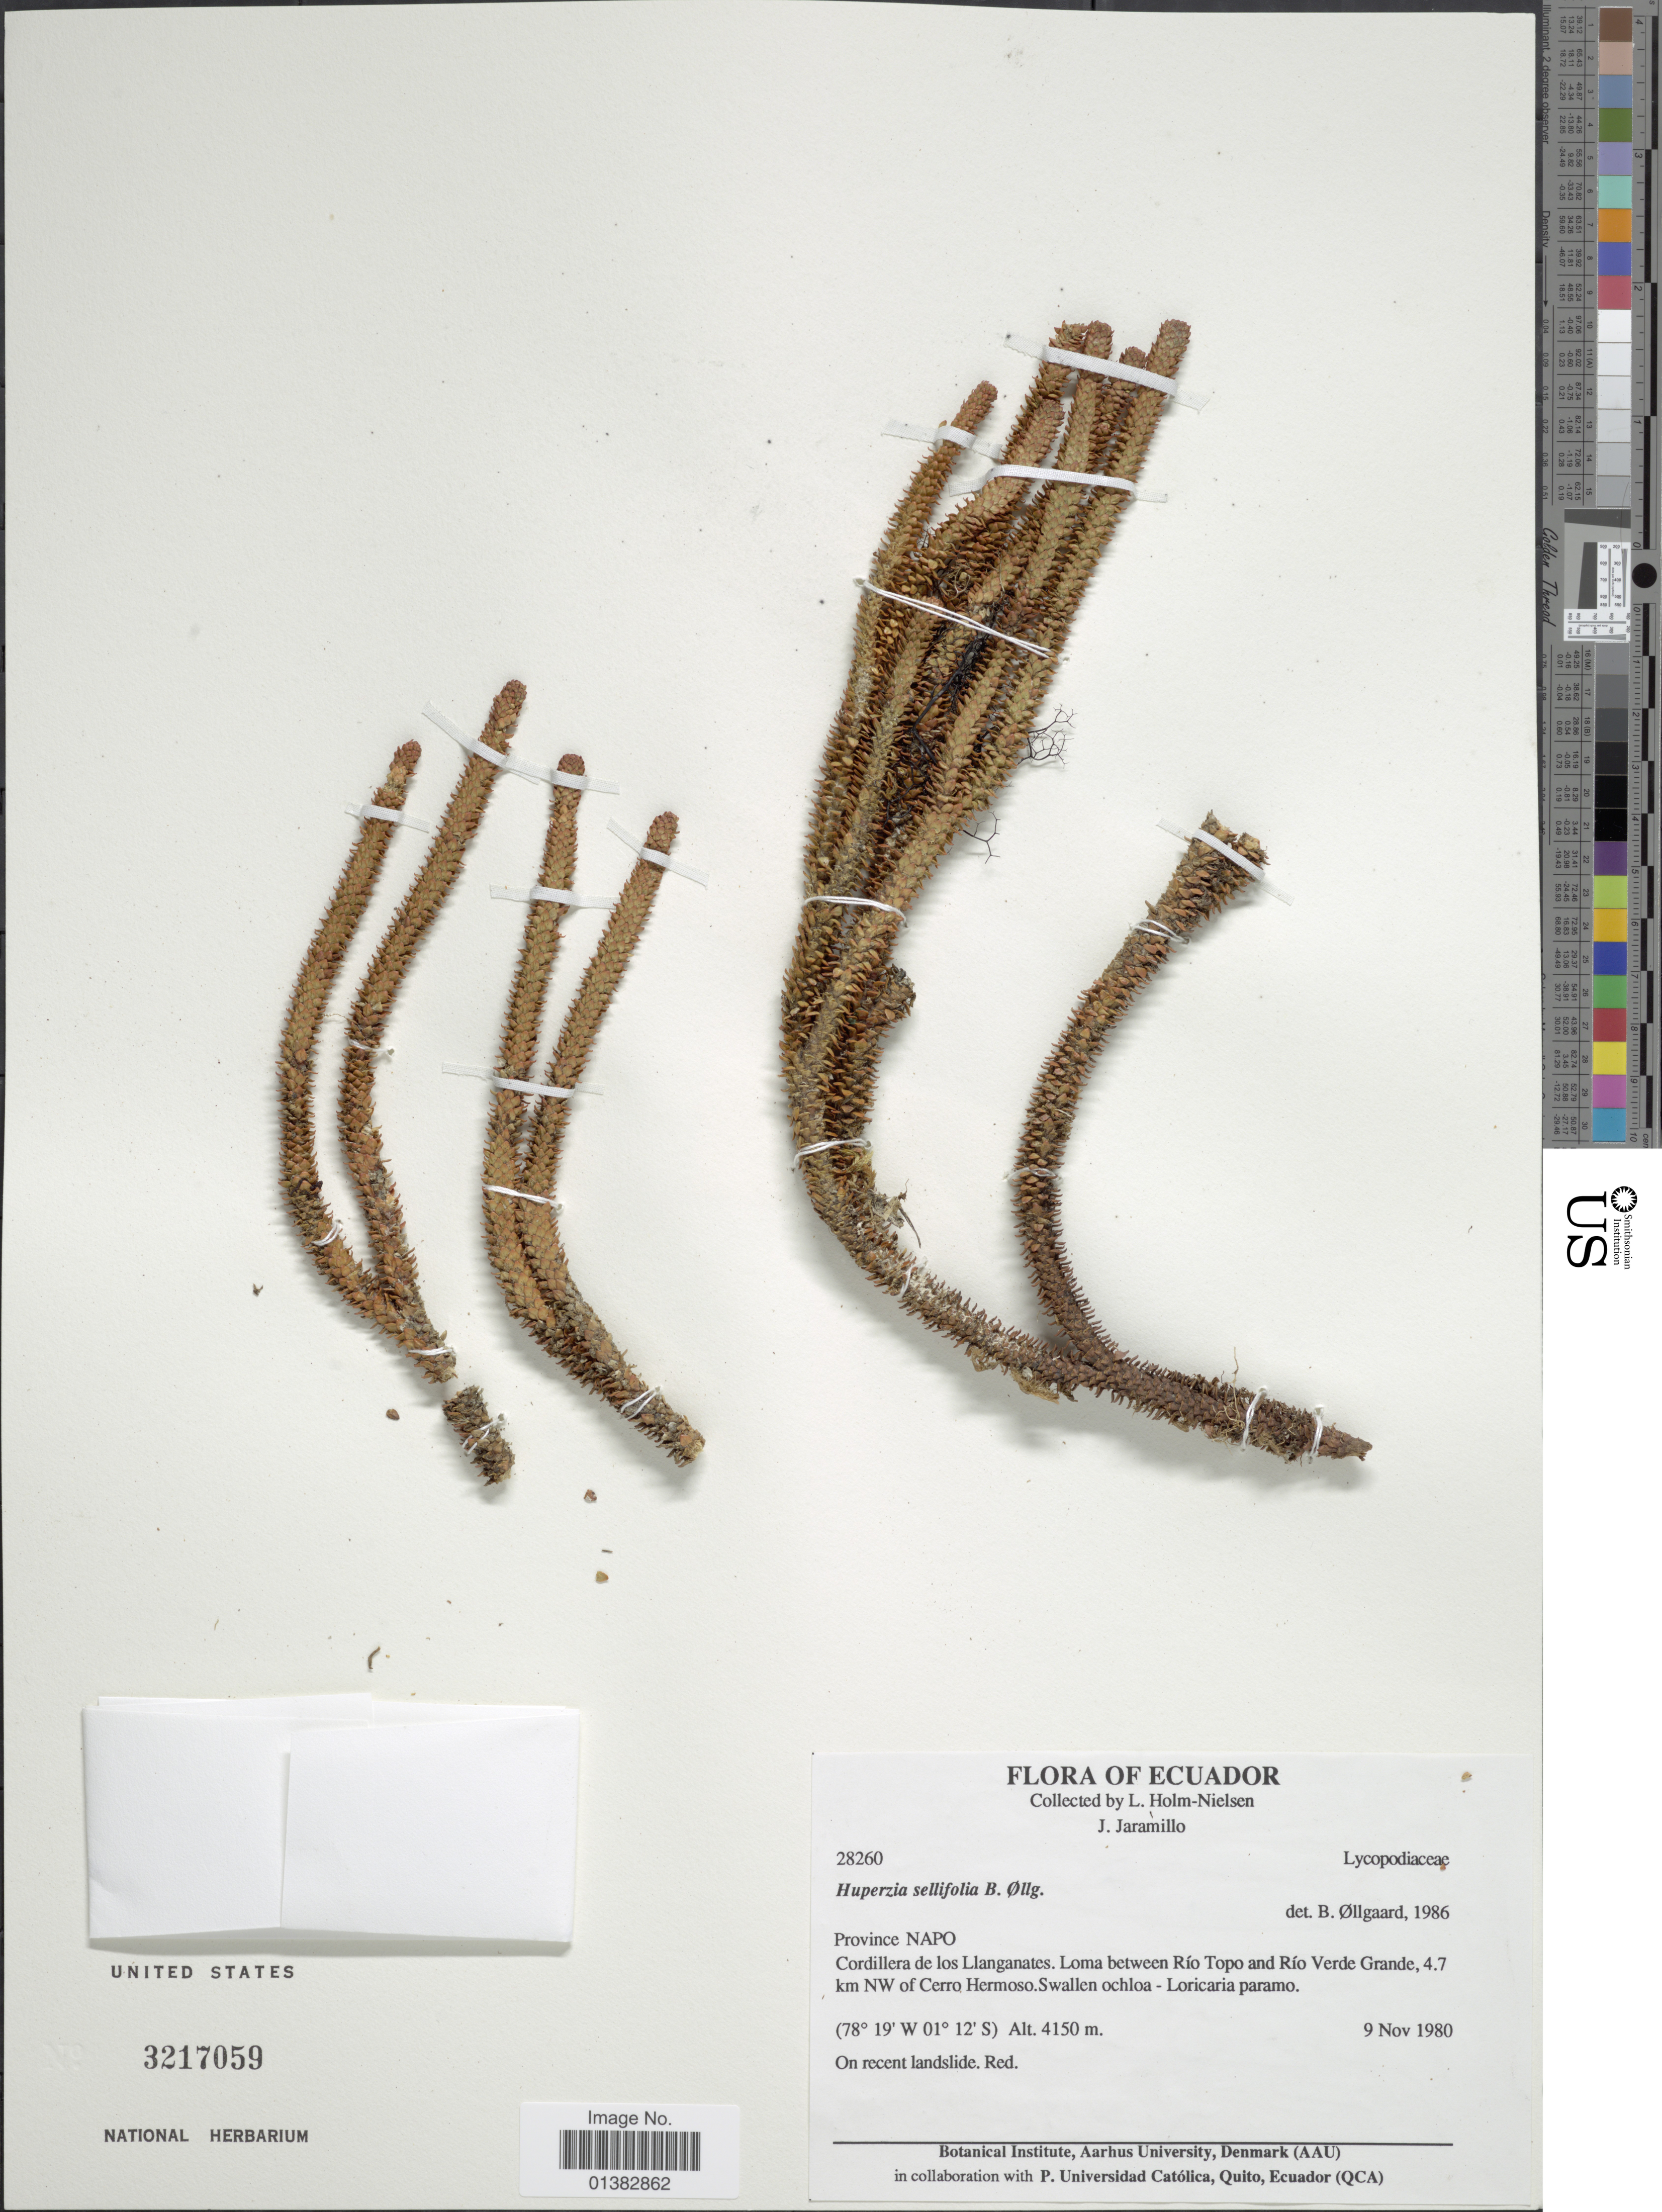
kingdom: Plantae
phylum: Tracheophyta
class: Lycopodiopsida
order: Lycopodiales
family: Lycopodiaceae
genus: Phlegmariurus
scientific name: Phlegmariurus sellifolius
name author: (B. Øllg.) B. Øllg.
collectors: L. B. Holm-Nielsen & Jaramillo, --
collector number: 28260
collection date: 1980-11-09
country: Ecuador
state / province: Napo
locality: Cordillera de los Llanaganates. Loma between Río Topo and Río Verde Grande, 4.7 km NW of Cerro Hermoso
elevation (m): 4150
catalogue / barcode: US 3217059